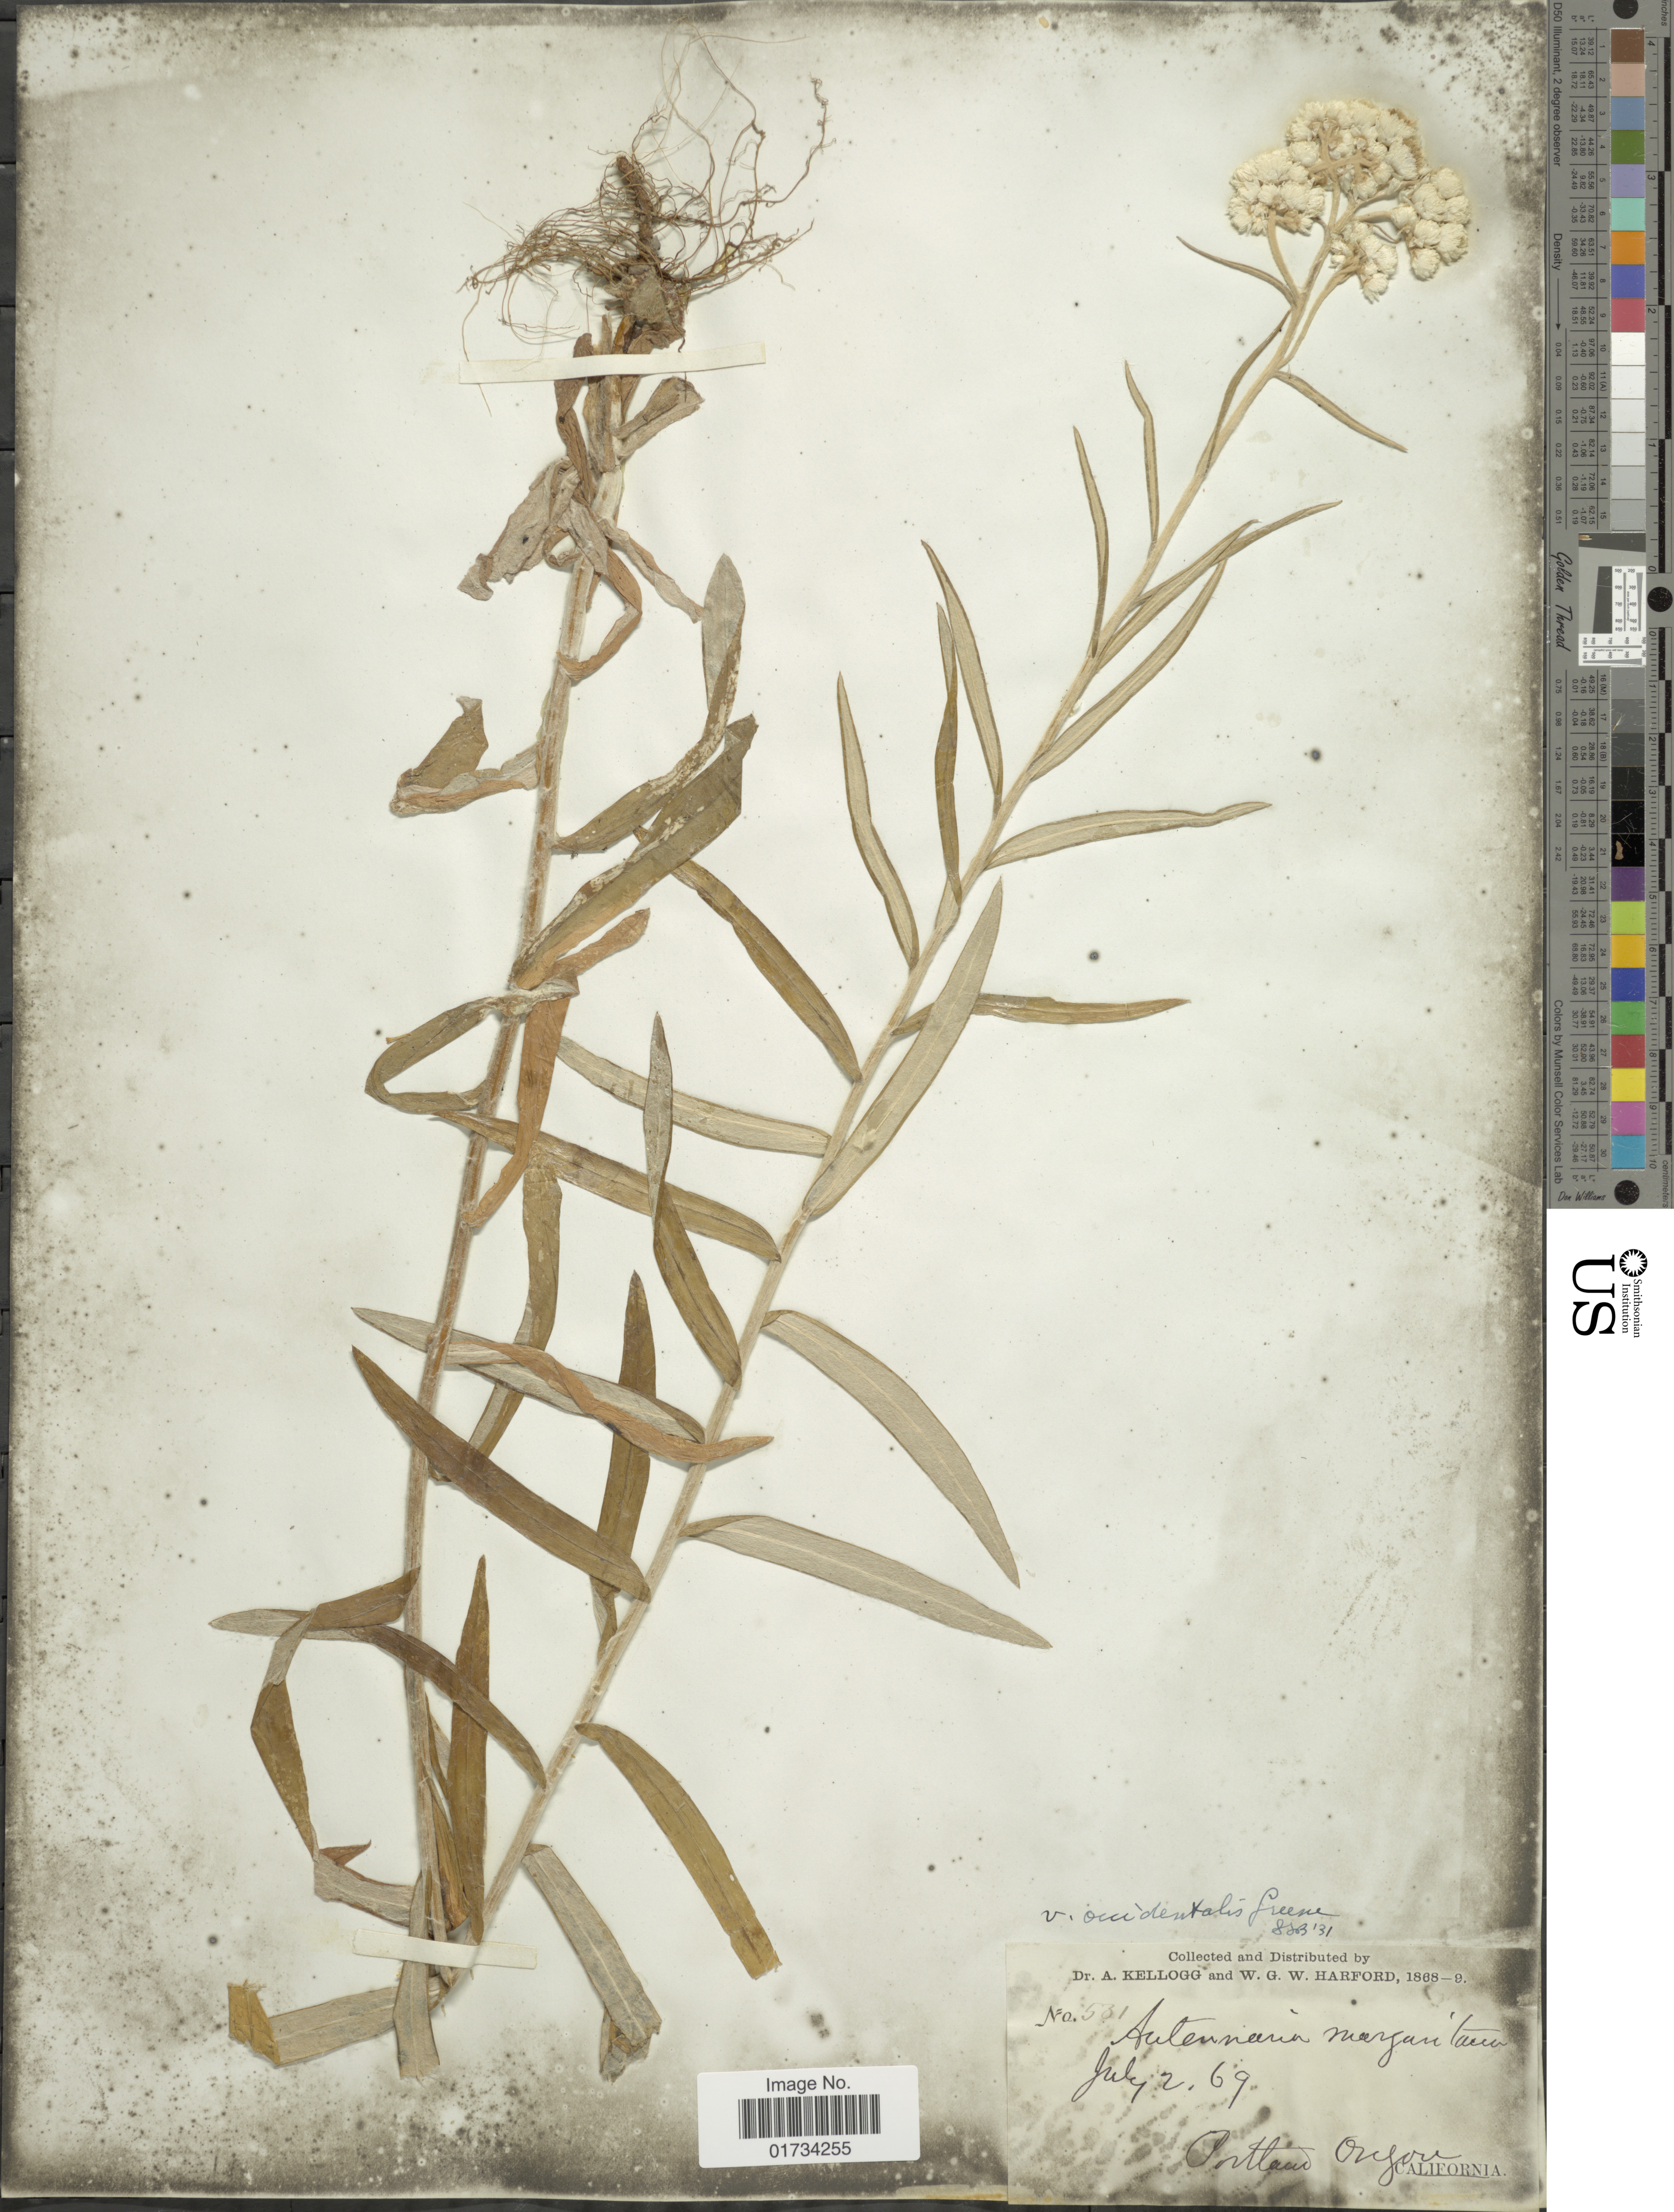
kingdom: Plantae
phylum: Tracheophyta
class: Magnoliopsida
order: Asterales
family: Asteraceae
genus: Anaphalis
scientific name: Anaphalis margaritacea var. occidentalis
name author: Greene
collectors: A. Kellogg & W. G. W. Harford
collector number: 531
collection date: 1869-07-02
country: United States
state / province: Oregon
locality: Portland